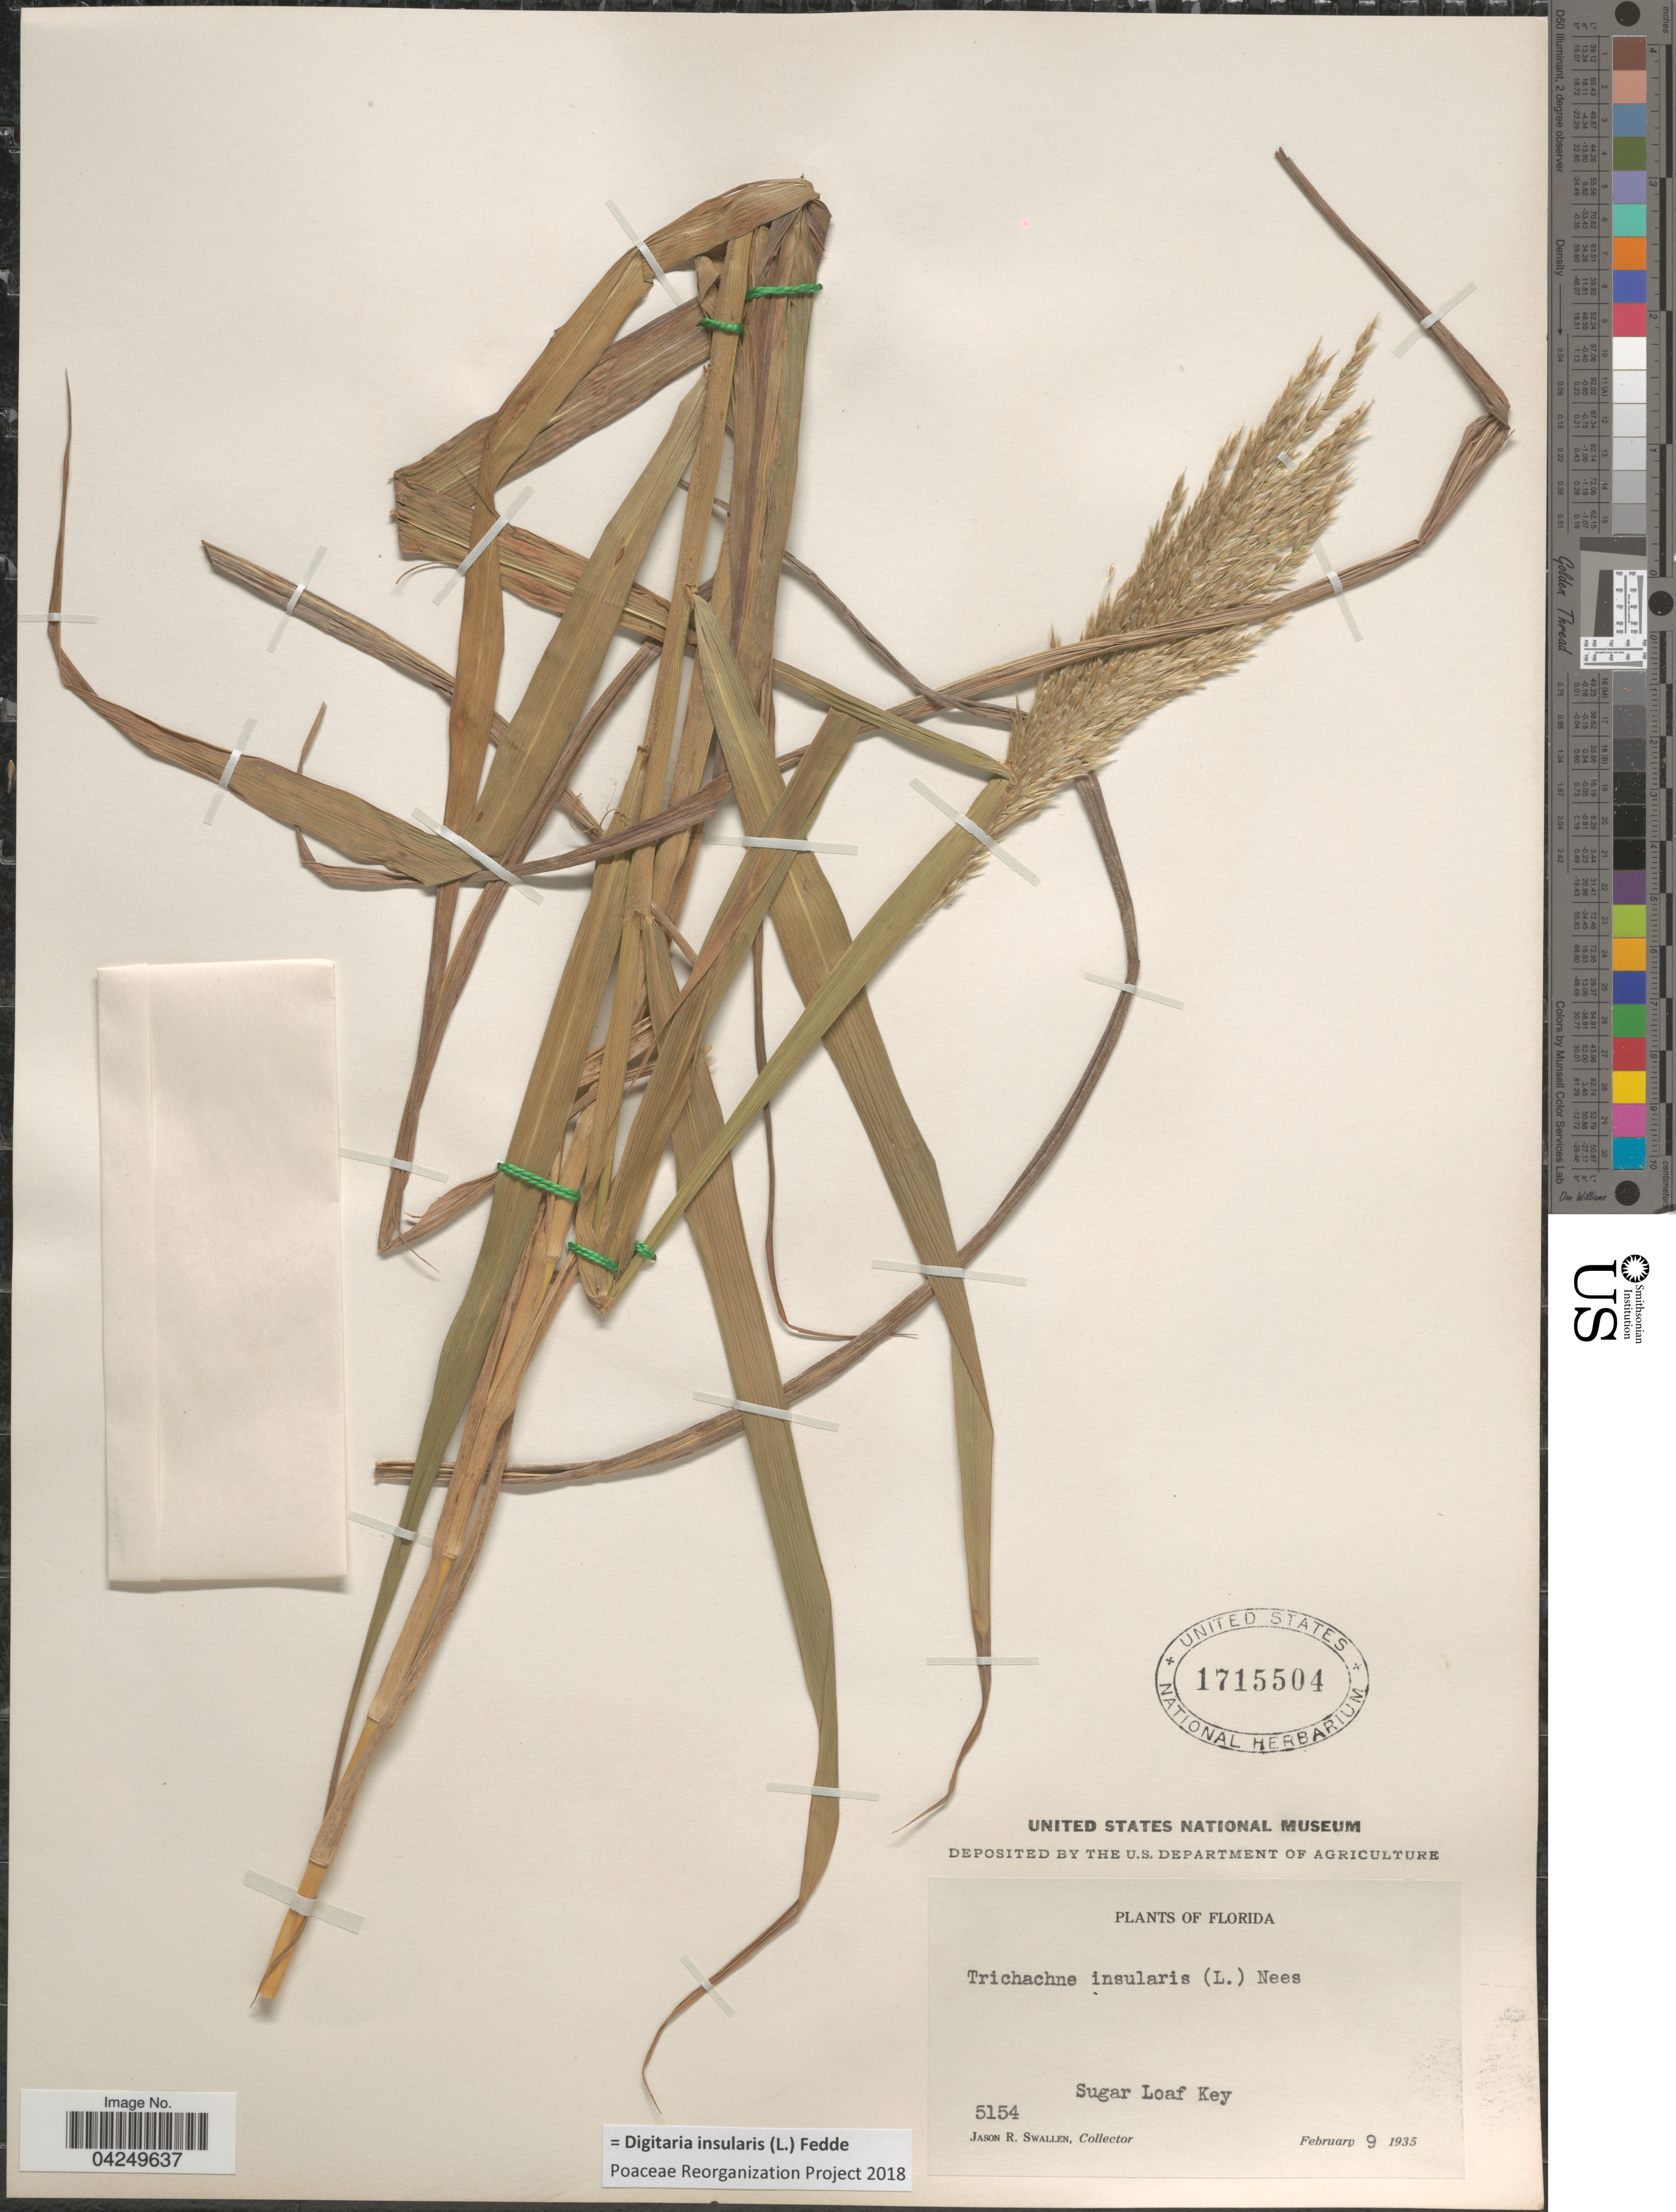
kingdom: Plantae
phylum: Tracheophyta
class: Liliopsida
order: Poales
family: Poaceae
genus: Digitaria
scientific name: Digitaria insularis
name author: (L.) Fedde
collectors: J. R. Swallen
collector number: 5154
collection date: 1935-02-09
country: United States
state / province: Florida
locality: Sugar Loaf Key.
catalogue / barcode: US 1715504